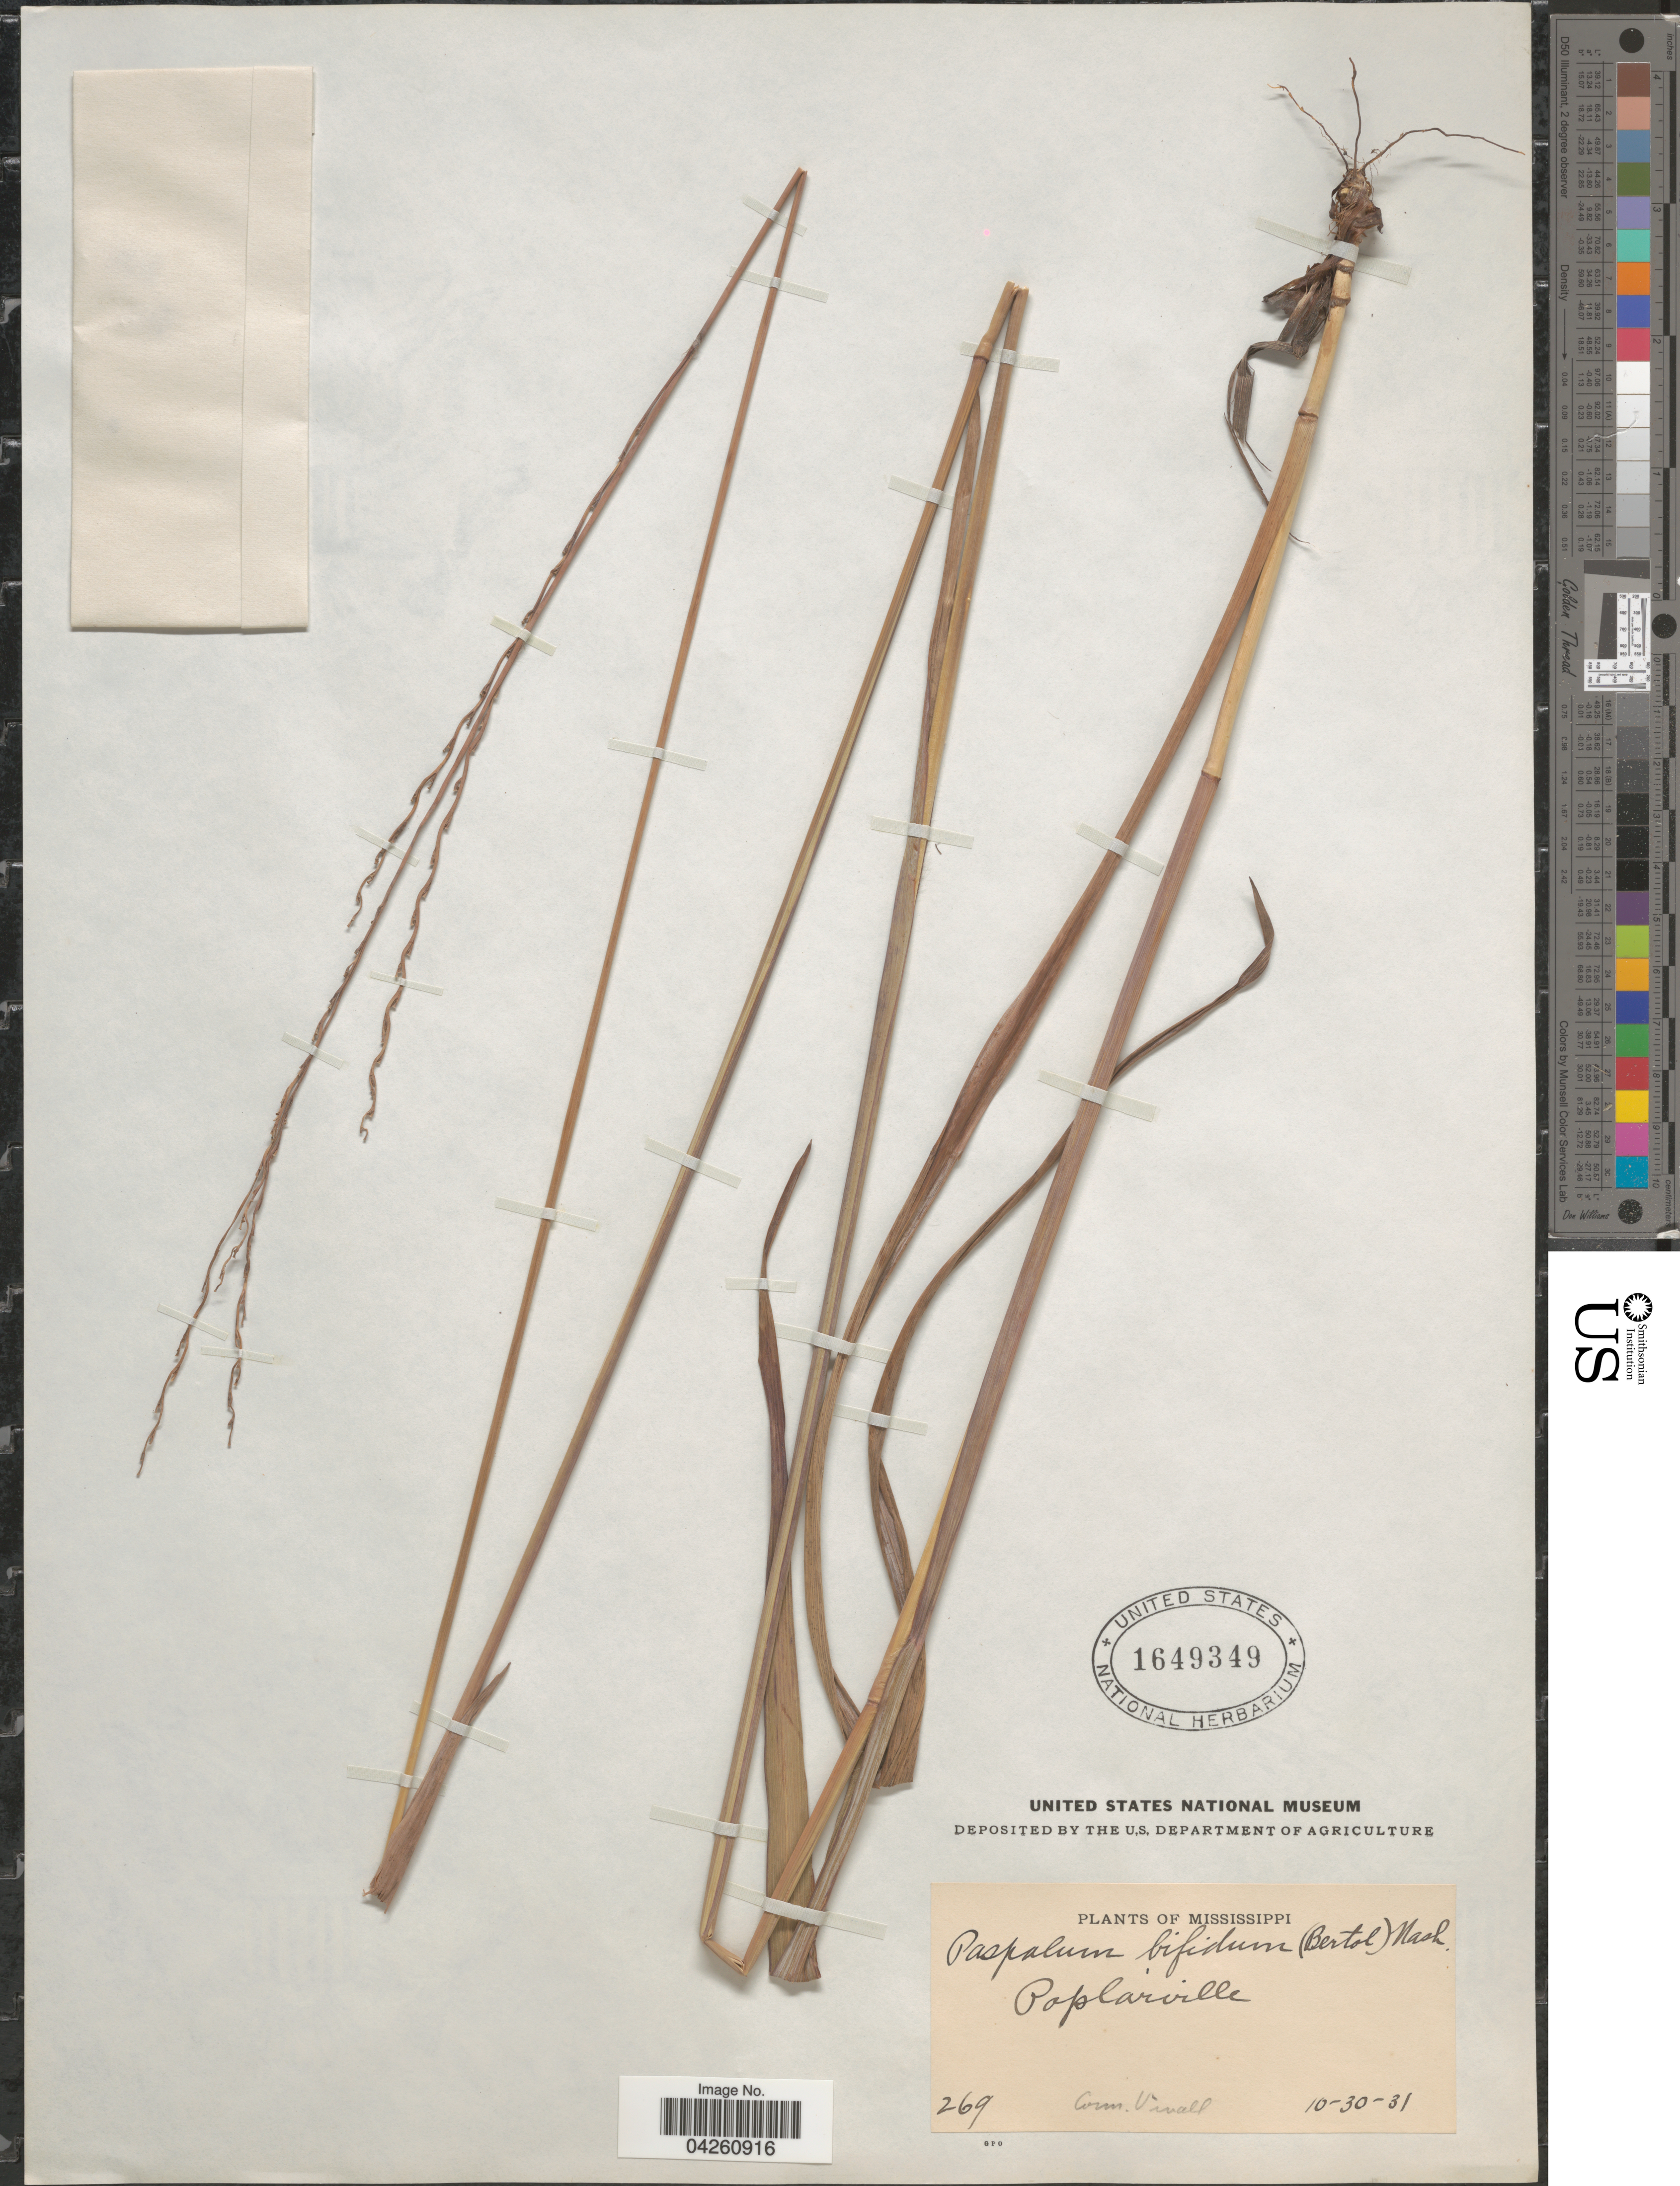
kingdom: Plantae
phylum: Tracheophyta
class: Liliopsida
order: Poales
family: Poaceae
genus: Paspalum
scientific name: Paspalum bifidum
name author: (Bertol.) Nash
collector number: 269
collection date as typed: Transcribed d/m/y: 30/10/31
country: United States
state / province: Mississippi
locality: Poplarville.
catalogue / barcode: US 1649349